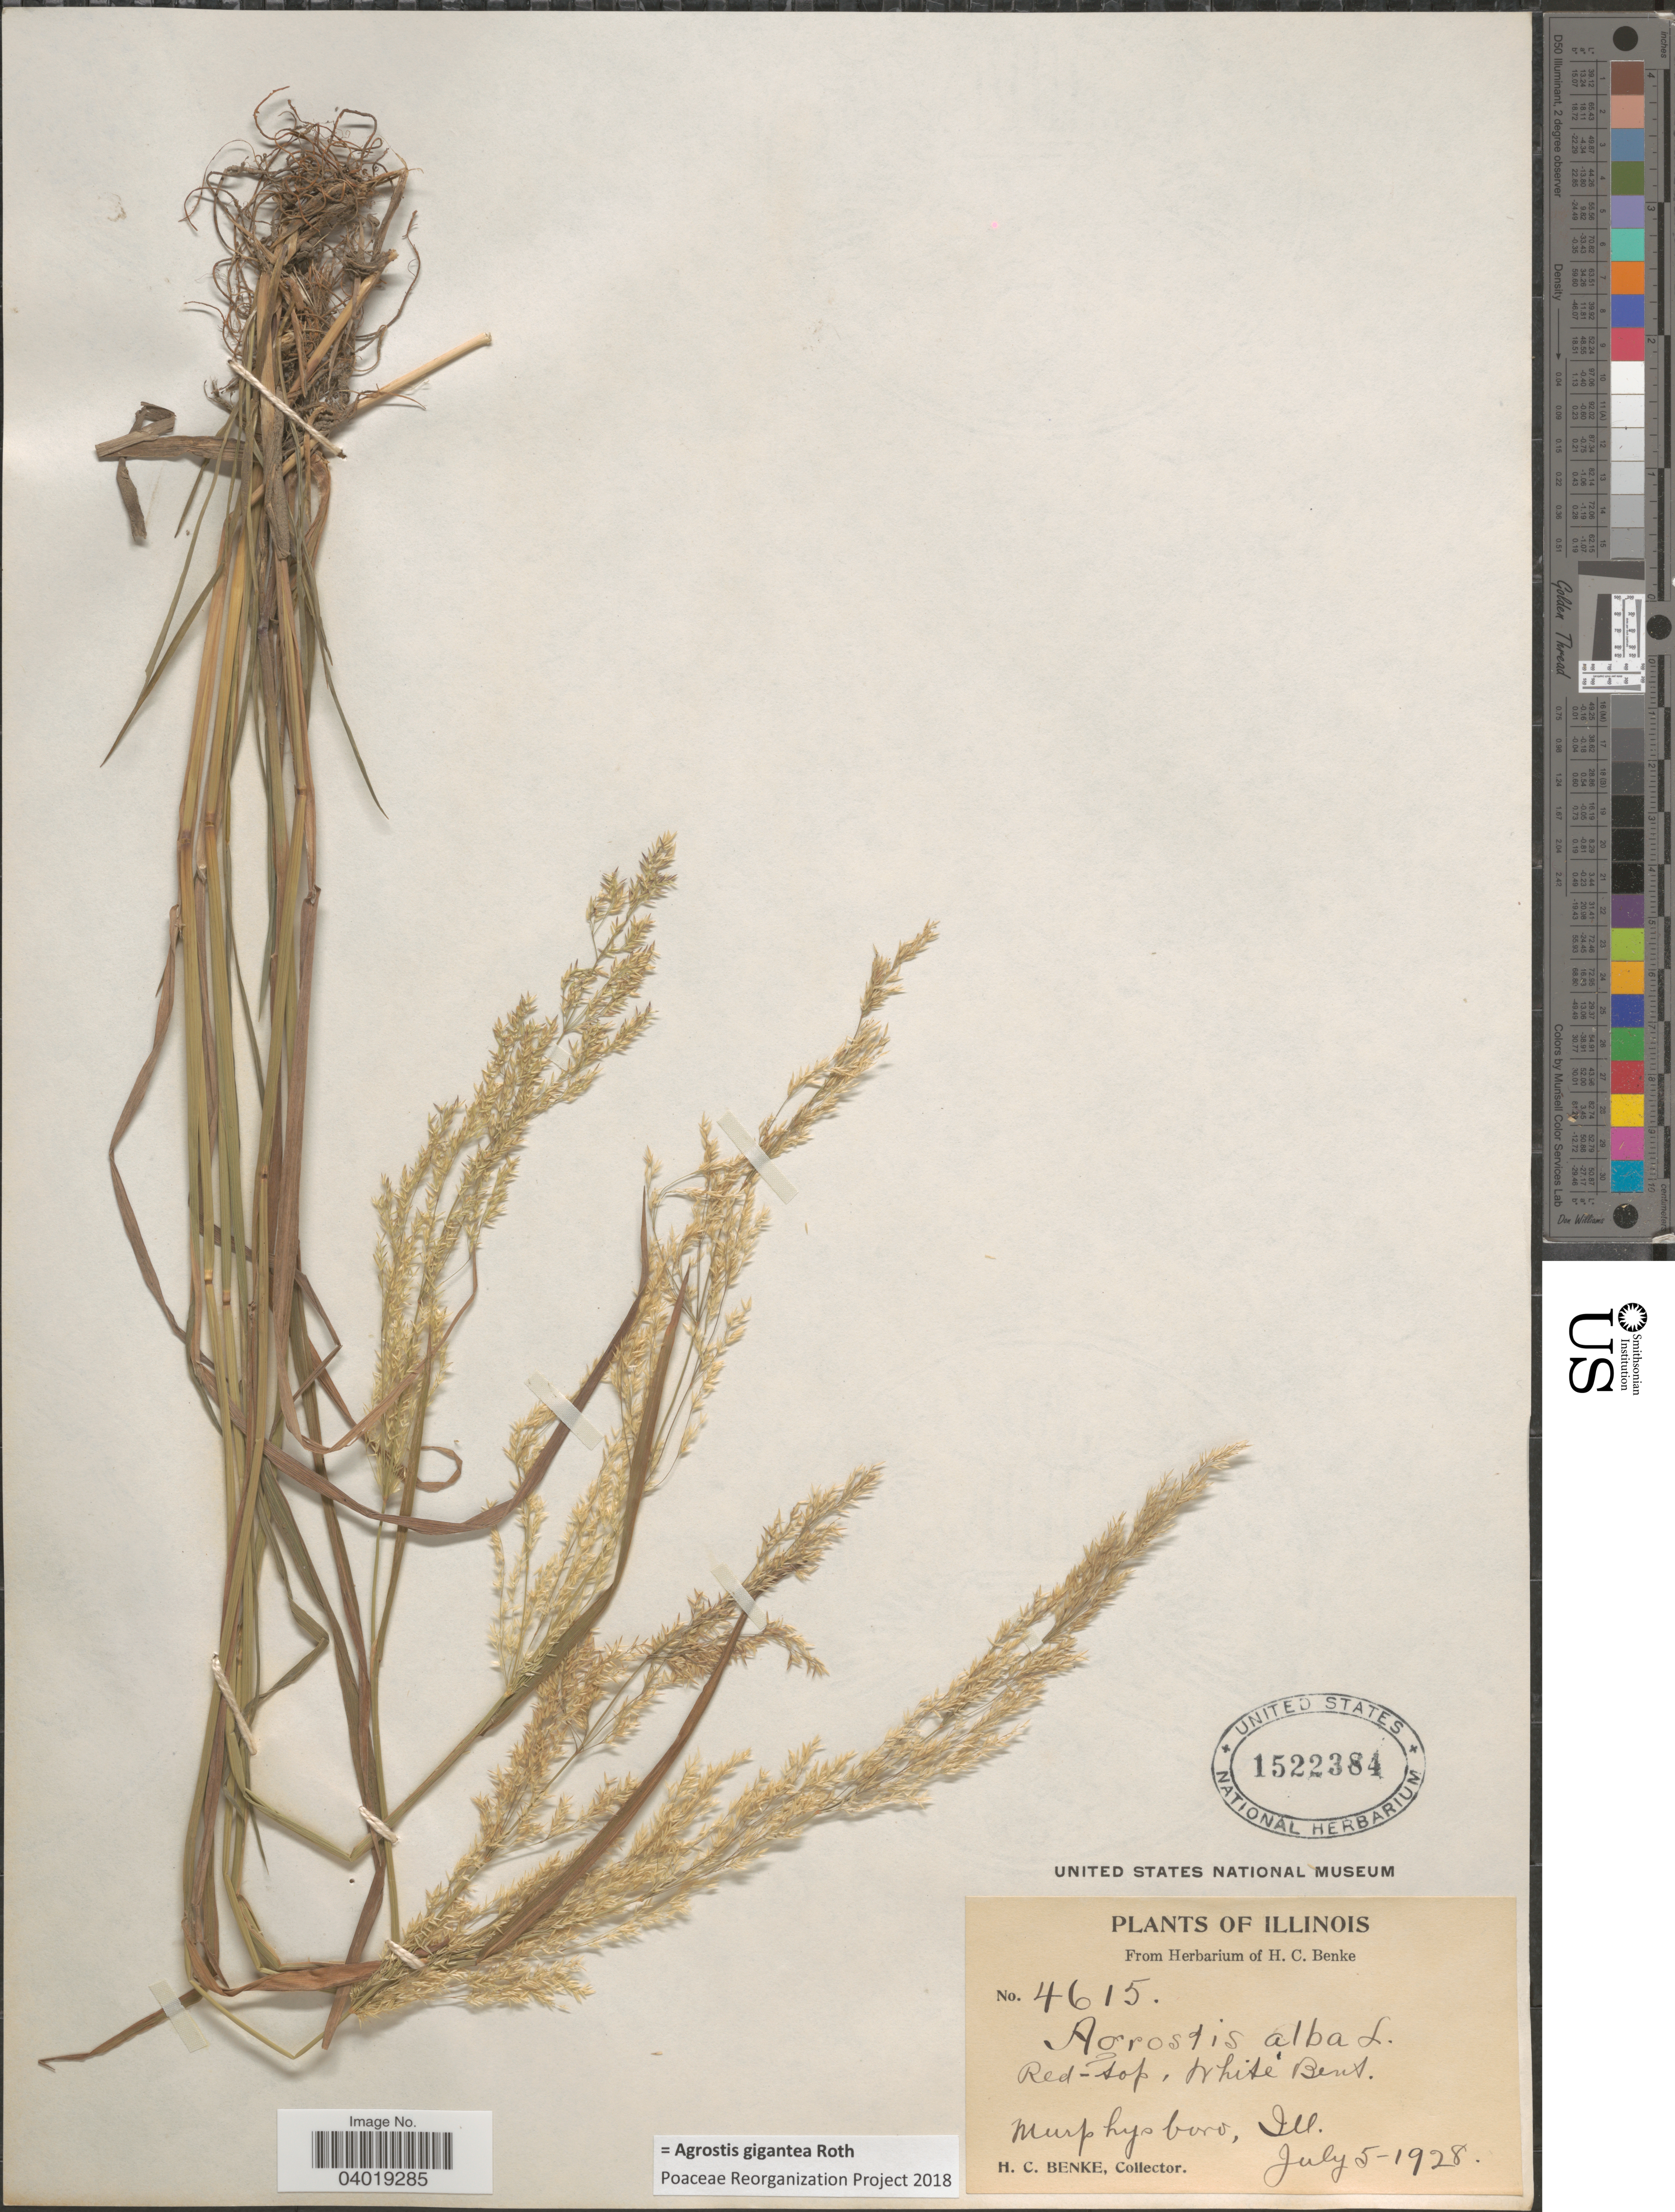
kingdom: Plantae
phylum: Tracheophyta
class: Liliopsida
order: Poales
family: Poaceae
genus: Agrostis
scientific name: Agrostis gigantea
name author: Roth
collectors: H. Benke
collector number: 4615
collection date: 1928-07-05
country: United States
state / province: Illinois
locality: Murphysboro.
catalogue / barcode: US 1522384